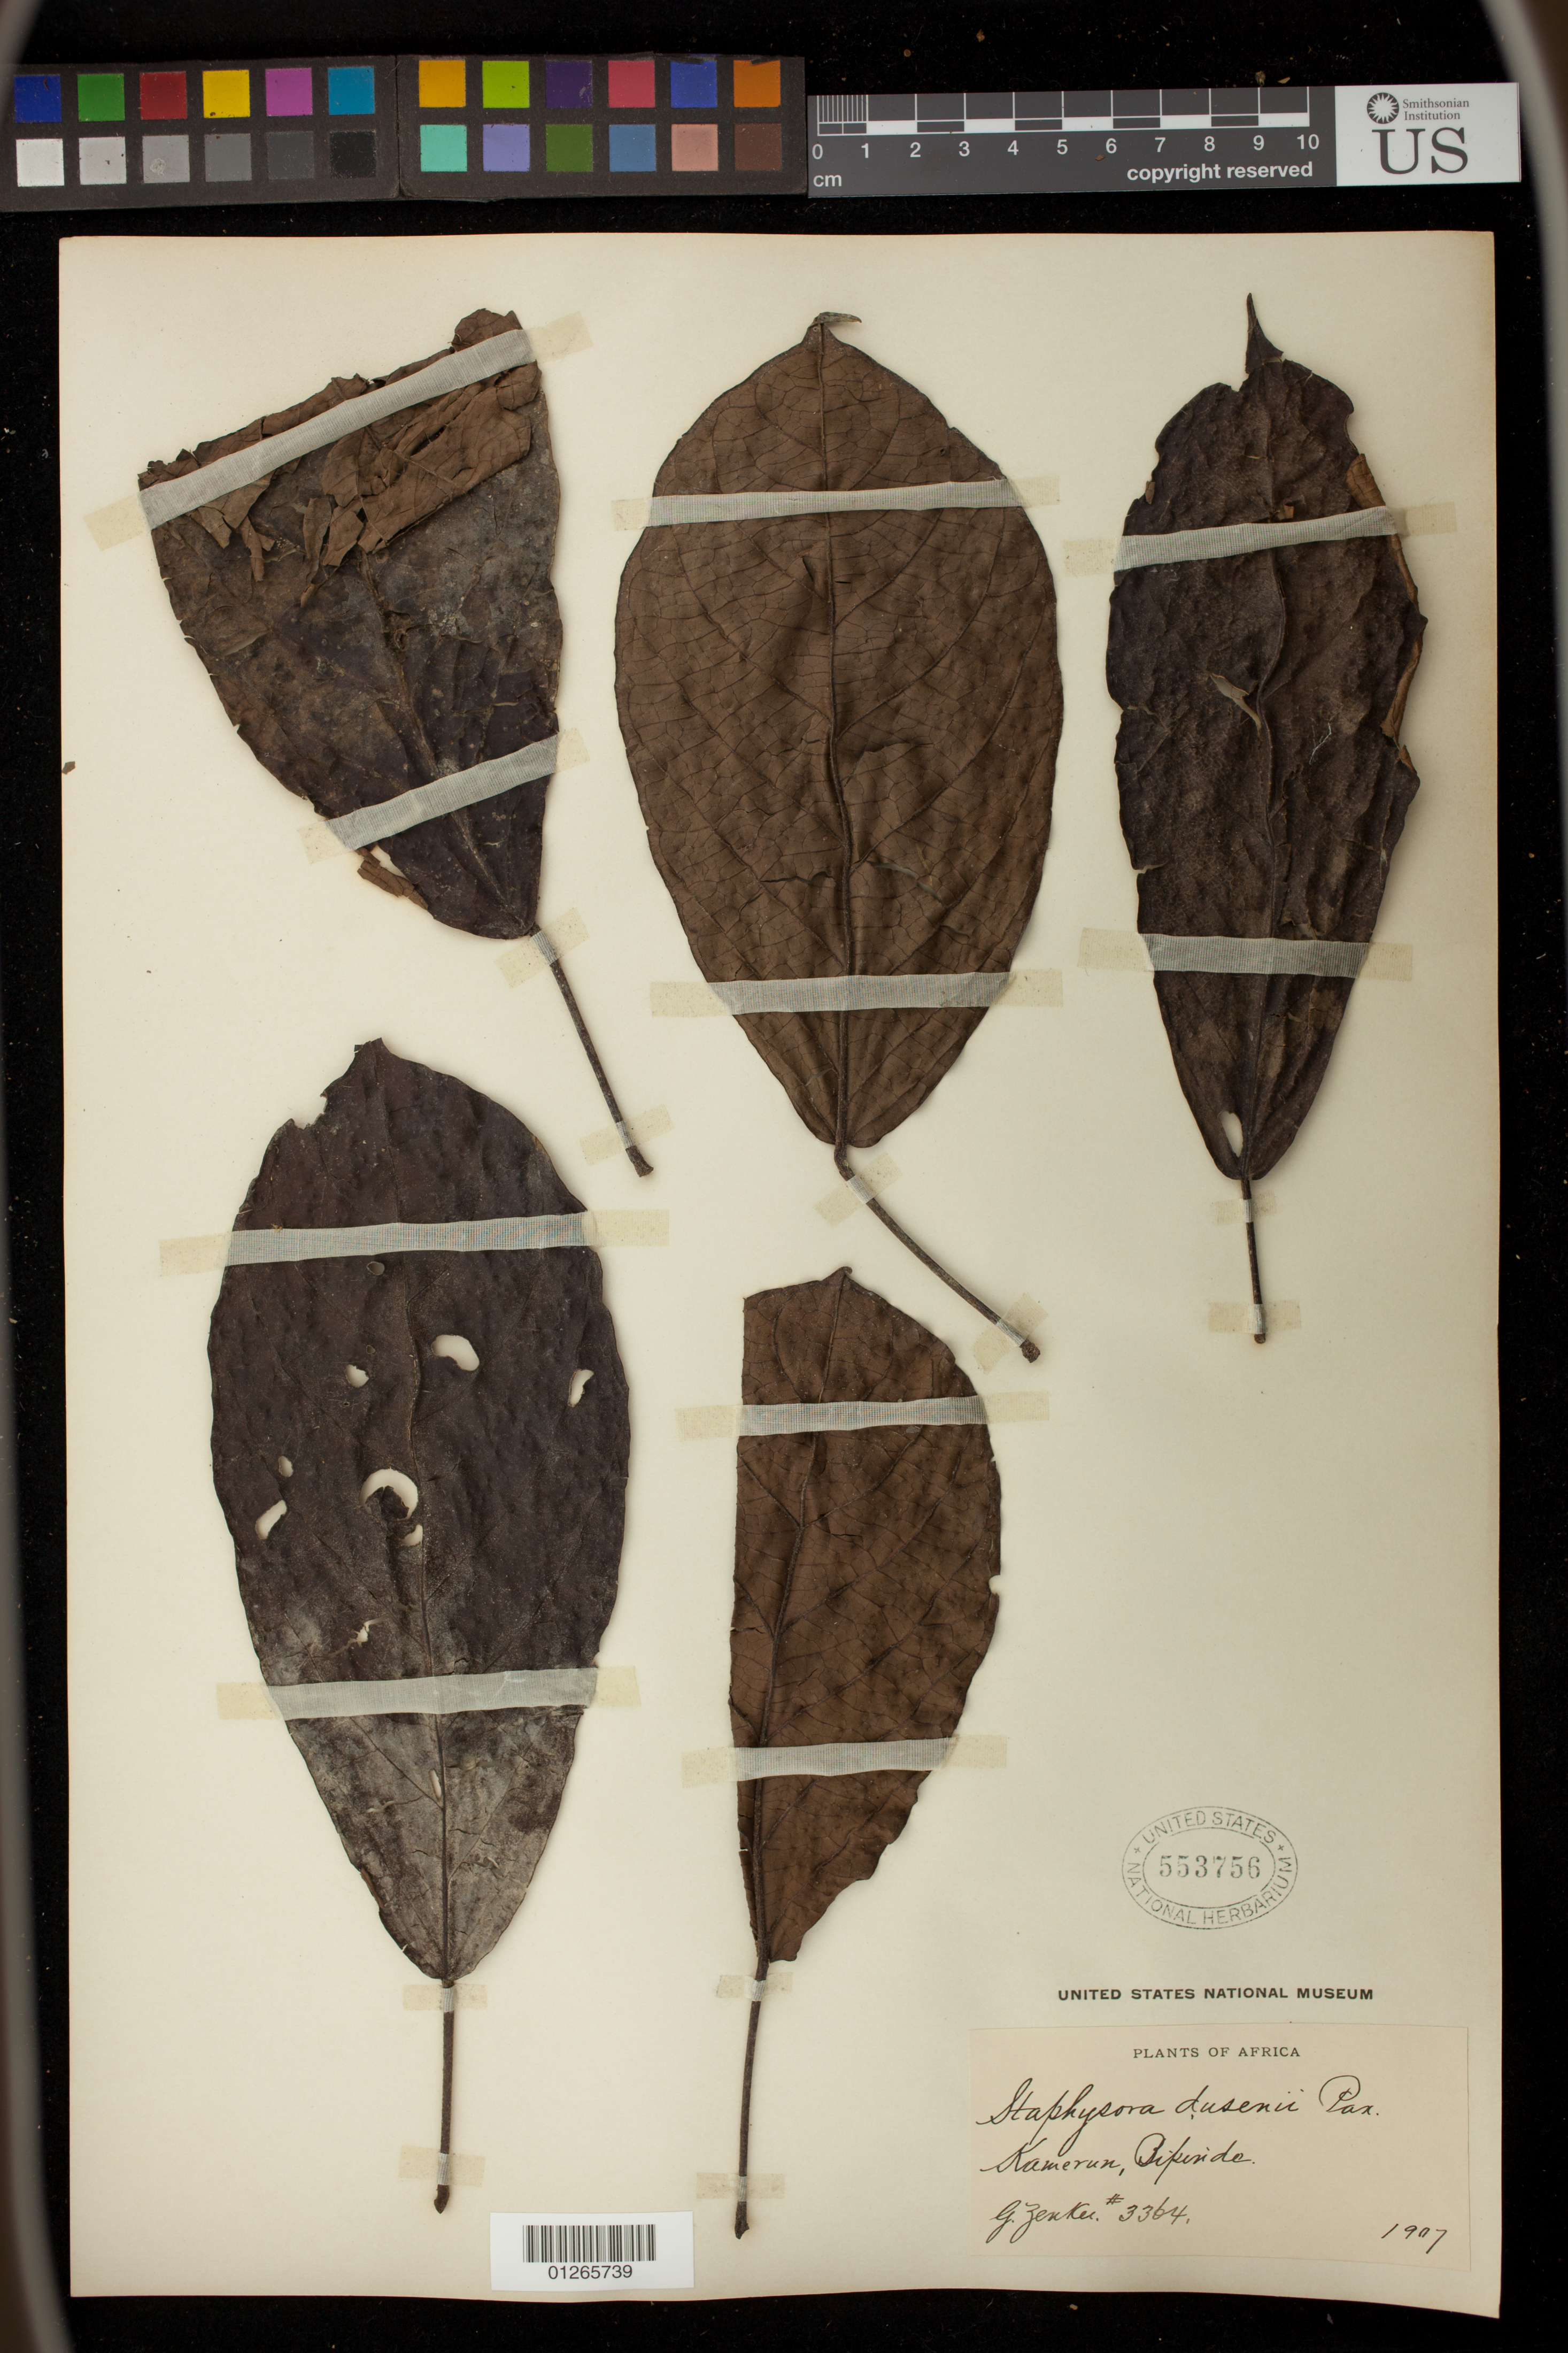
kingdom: Plantae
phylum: Tracheophyta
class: Magnoliopsida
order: Malpighiales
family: Phyllanthaceae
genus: Maesobotrya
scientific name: Maesobotrya klaineana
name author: (Pierre) J. Léonard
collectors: G. A. Zenker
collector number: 3364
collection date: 1907-01-01/1907-12-31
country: Cameroon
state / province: Sud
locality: Bipinde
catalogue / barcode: US 553756